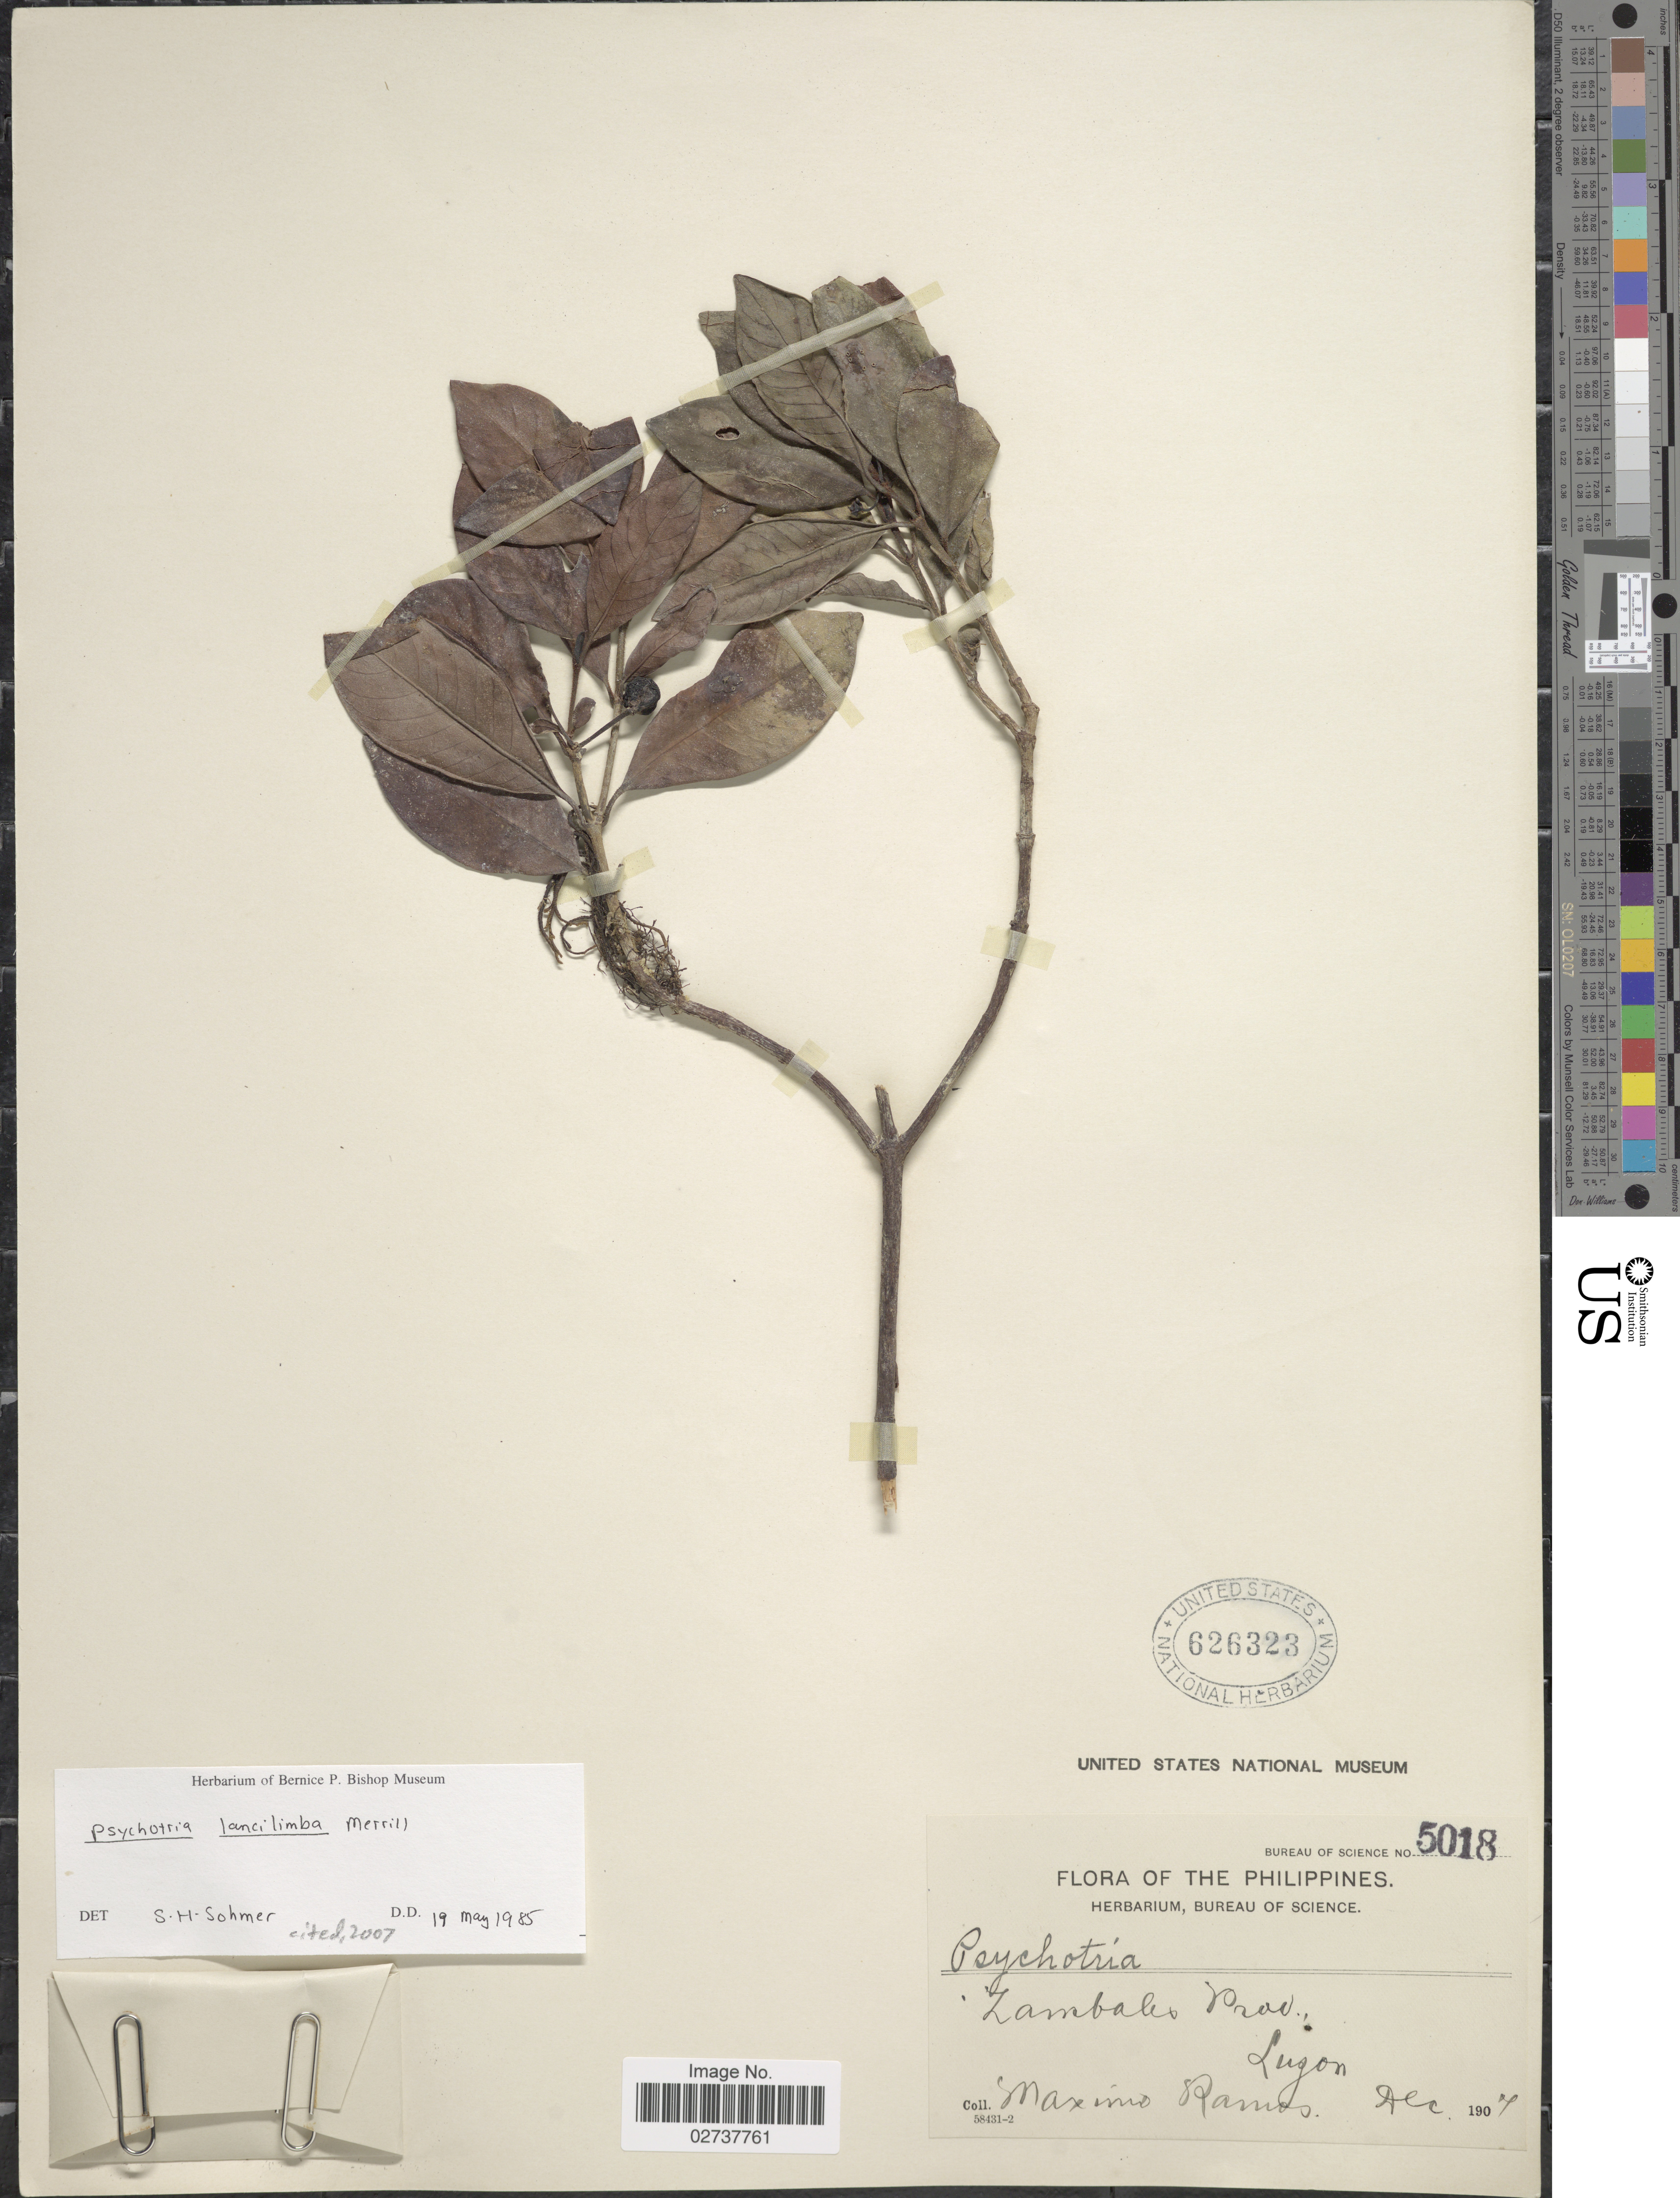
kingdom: Plantae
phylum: Tracheophyta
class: Magnoliopsida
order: Gentianales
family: Rubiaceae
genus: Psychotria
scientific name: Psychotria lancilimba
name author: Merr.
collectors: M. Ramos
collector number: Bureau of Science 5018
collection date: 1907-12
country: Philippines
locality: Zambales Prov., Luzon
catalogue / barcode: US 626323